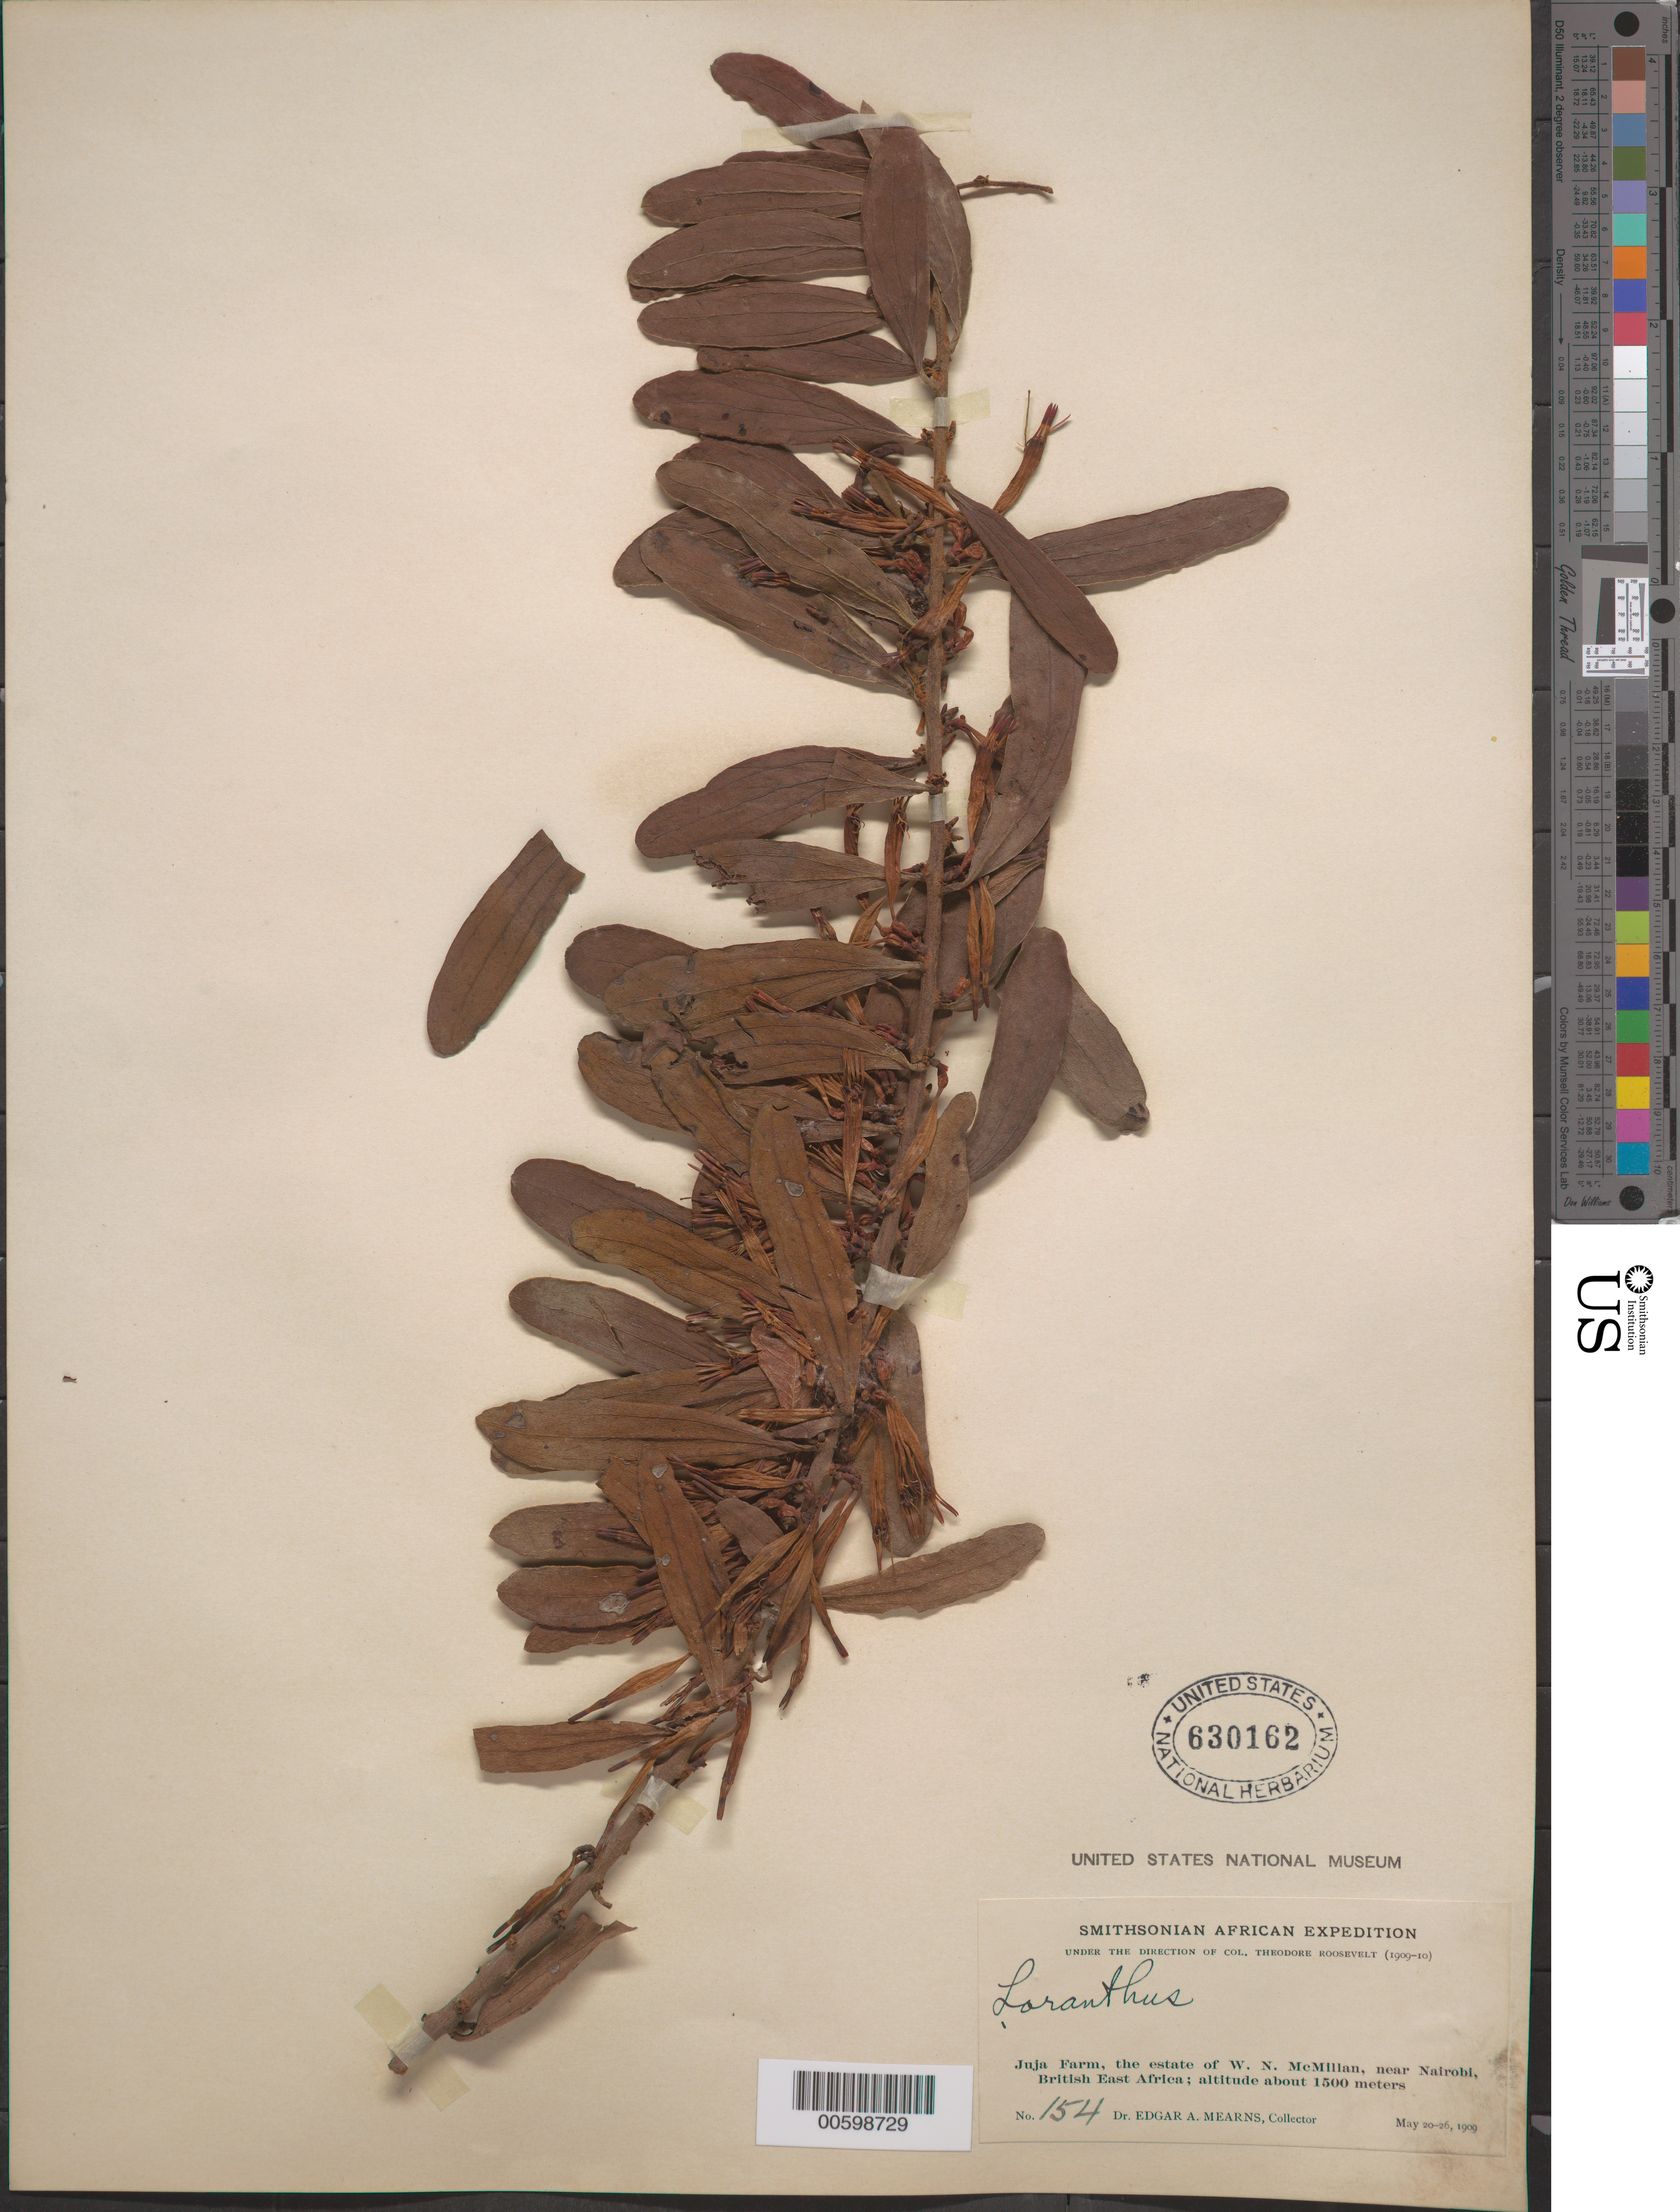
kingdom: Plantae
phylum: Tracheophyta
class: Magnoliopsida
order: Santalales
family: Loranthaceae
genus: Loranthus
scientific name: Loranthus sp.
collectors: E. A. Mearns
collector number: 154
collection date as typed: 20 May 1909 to 26 May 1909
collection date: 1909-05-20/1909-05-26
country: Kenya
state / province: Nairobi Area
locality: Juja Farm, the estate of W.N. McMillan, near Nairobi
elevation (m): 1500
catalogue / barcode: US 630162